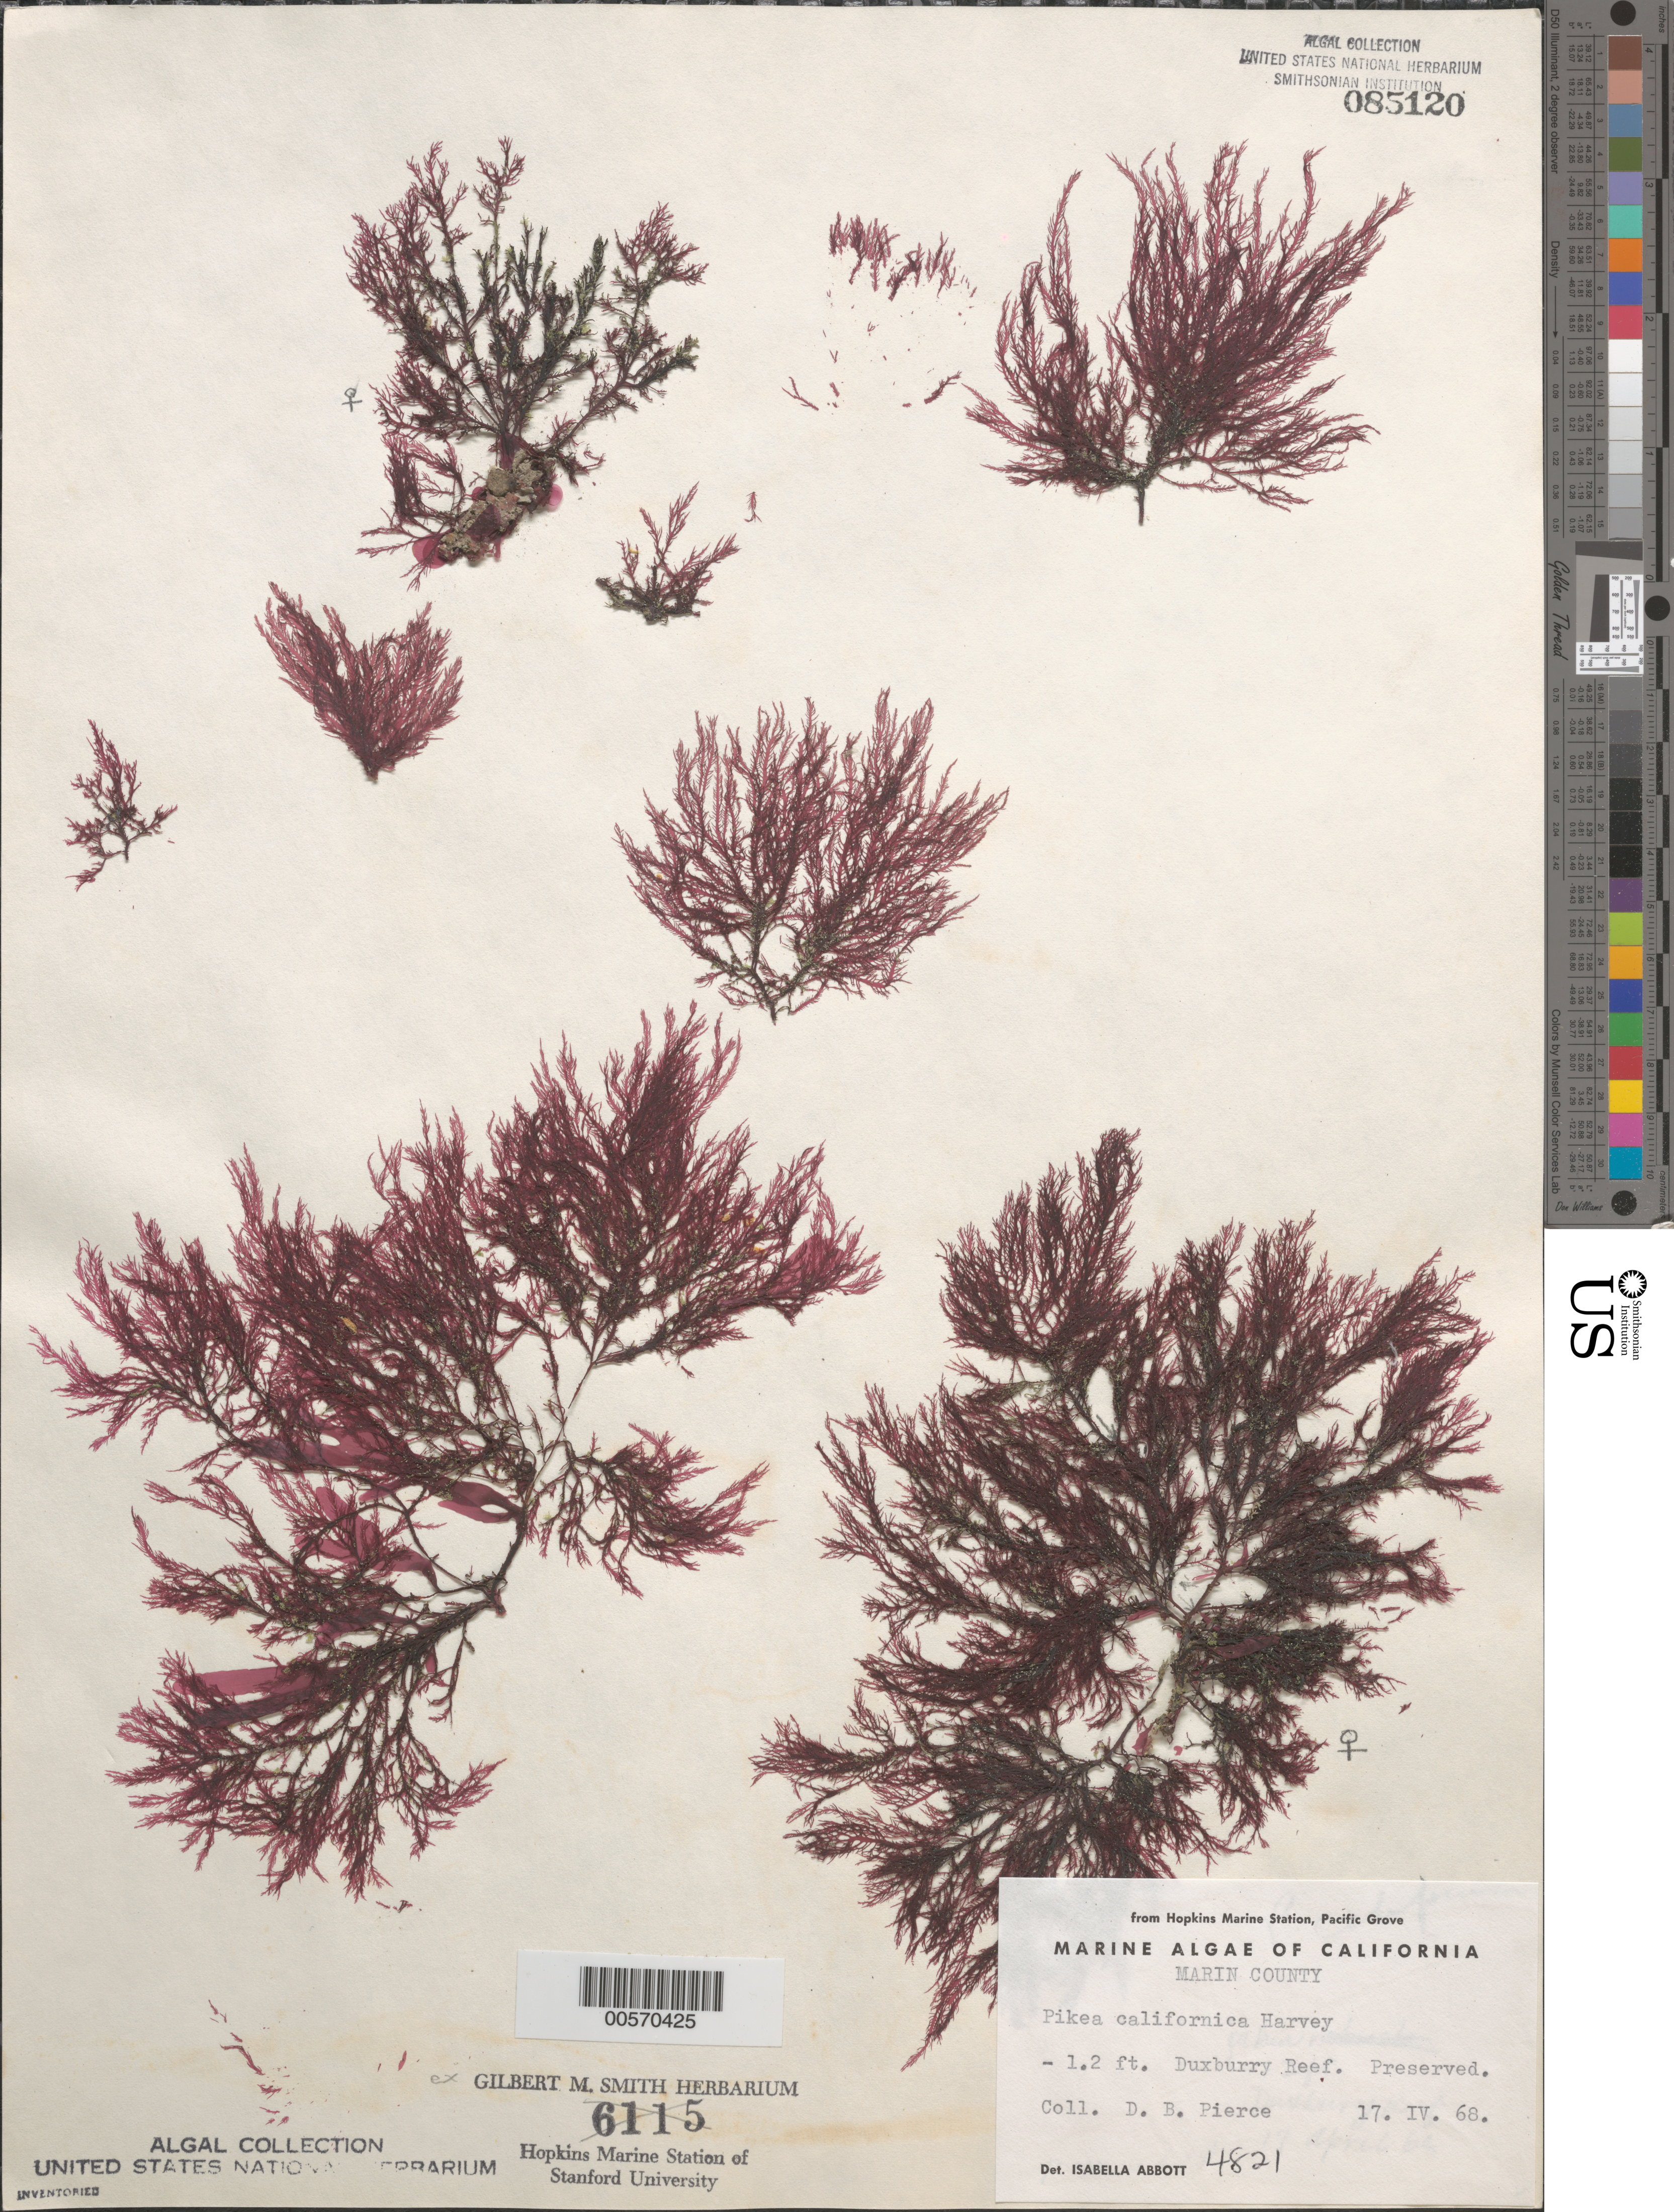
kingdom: Plantae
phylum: Rhodophyta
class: Florideophyceae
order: Gigartinales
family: Dumontiaceae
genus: Pikea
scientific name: Pikea californica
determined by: Abbott, Isabella A.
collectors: D. Pierce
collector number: IAA 4821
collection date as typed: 17 Apr 1968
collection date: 1968-04-17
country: United States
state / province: California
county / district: Marin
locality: Duxbury Reef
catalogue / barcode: US 85120